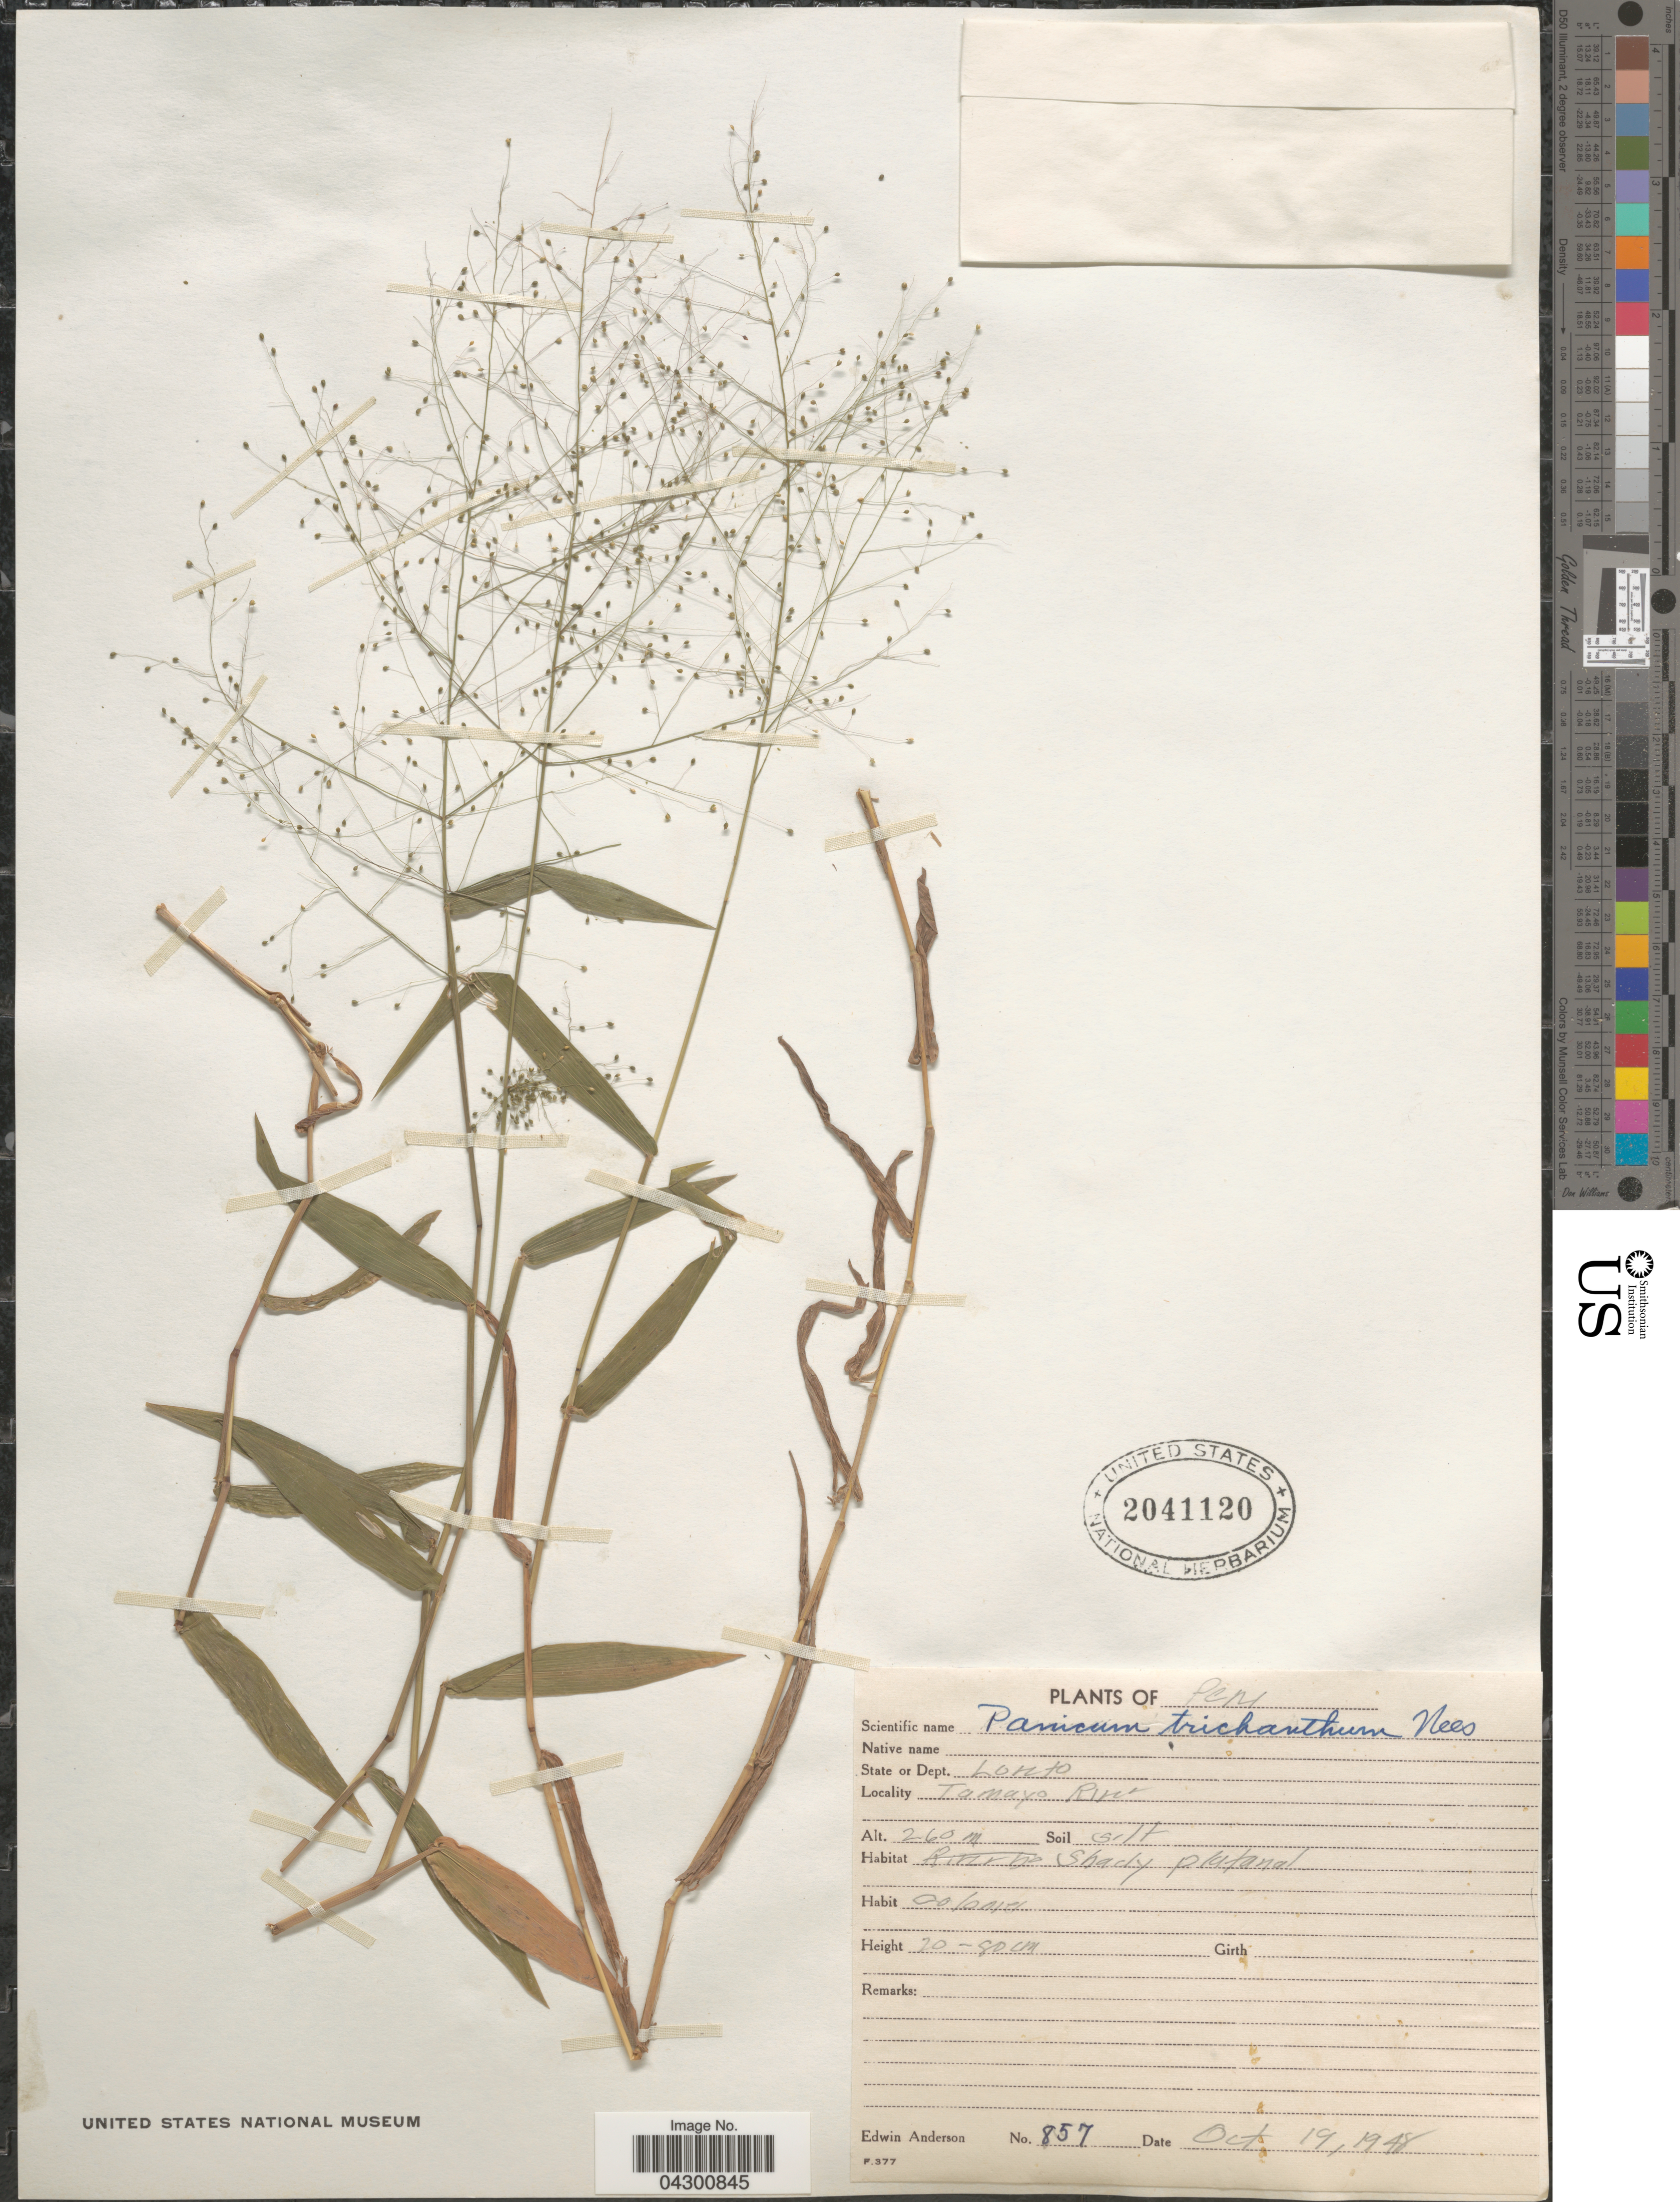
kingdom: Plantae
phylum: Tracheophyta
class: Liliopsida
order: Poales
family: Poaceae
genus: Panicum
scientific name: Panicum trichanthum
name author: Nees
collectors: E. Anderson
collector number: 857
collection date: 1948-10-19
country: Peru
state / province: Loreto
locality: State or Dept. Loreto. Tamayo River.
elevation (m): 260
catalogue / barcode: US 2041120